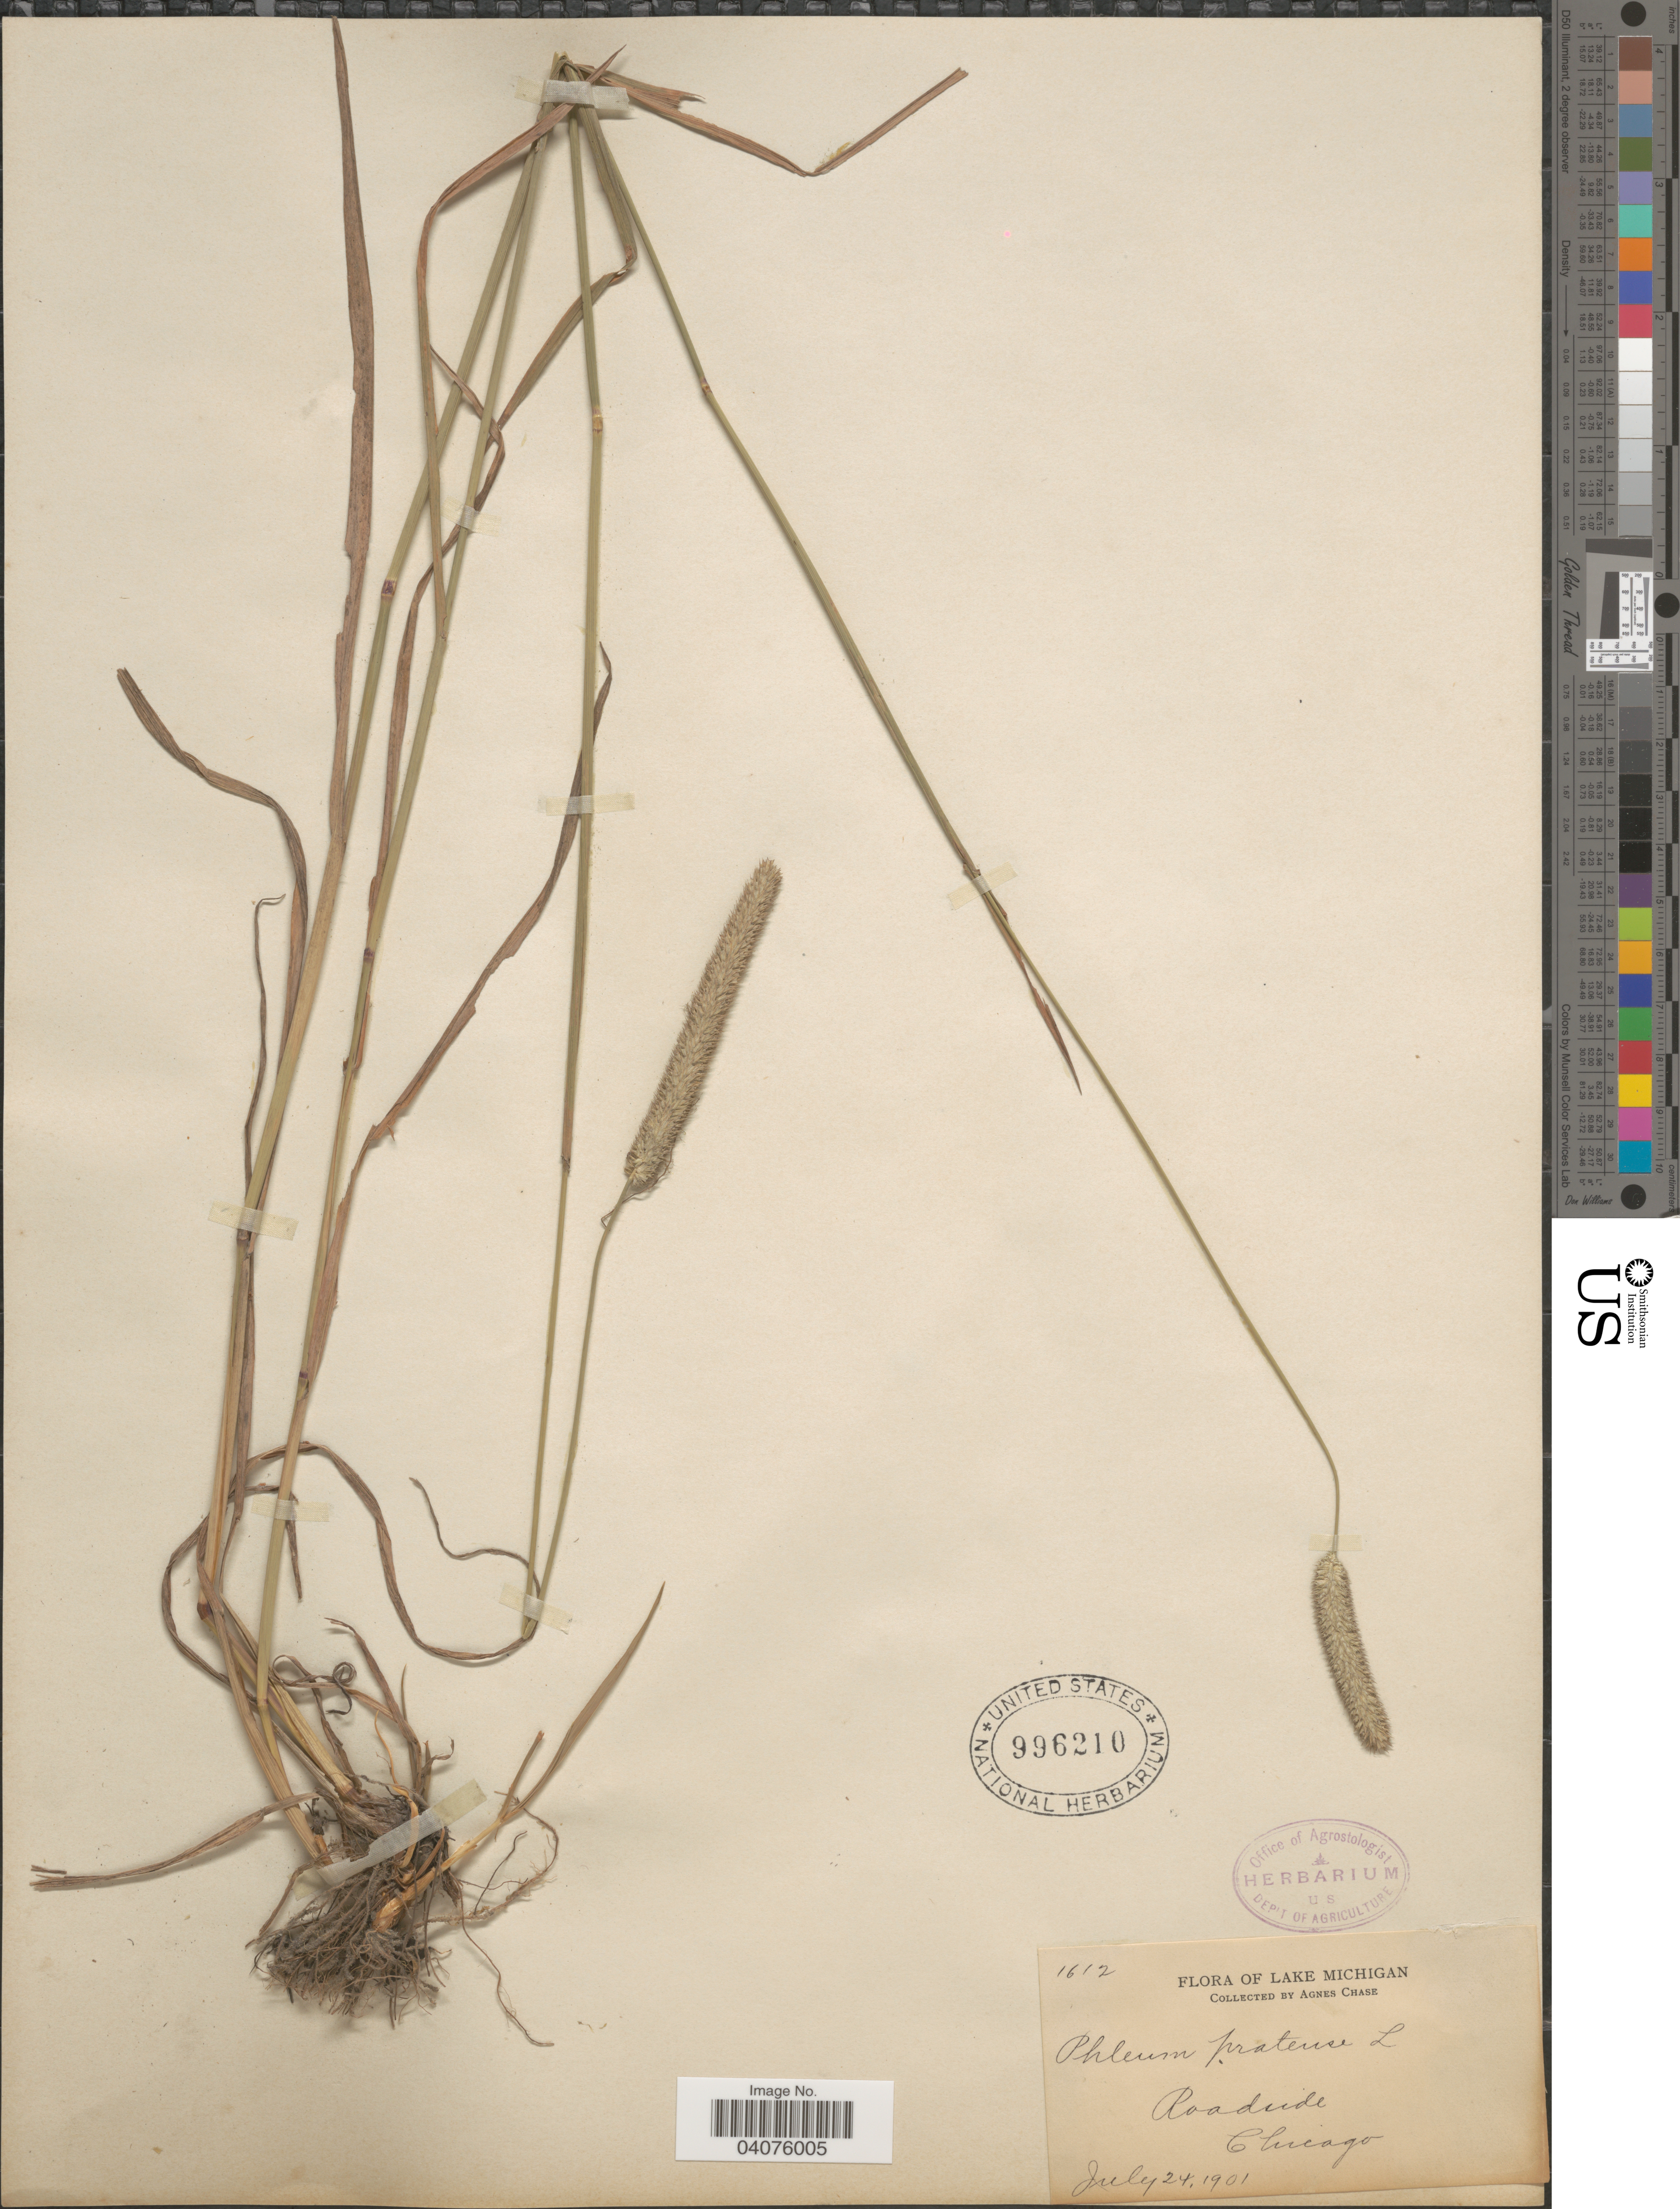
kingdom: Plantae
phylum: Tracheophyta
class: Liliopsida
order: Poales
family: Poaceae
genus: Phleum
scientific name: Phleum pratense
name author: L.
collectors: A. Chase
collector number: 1612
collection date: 1901-07-24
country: United States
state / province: Illinois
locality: Lake Michigan. Roadside. Chicago.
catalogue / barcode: US 996210